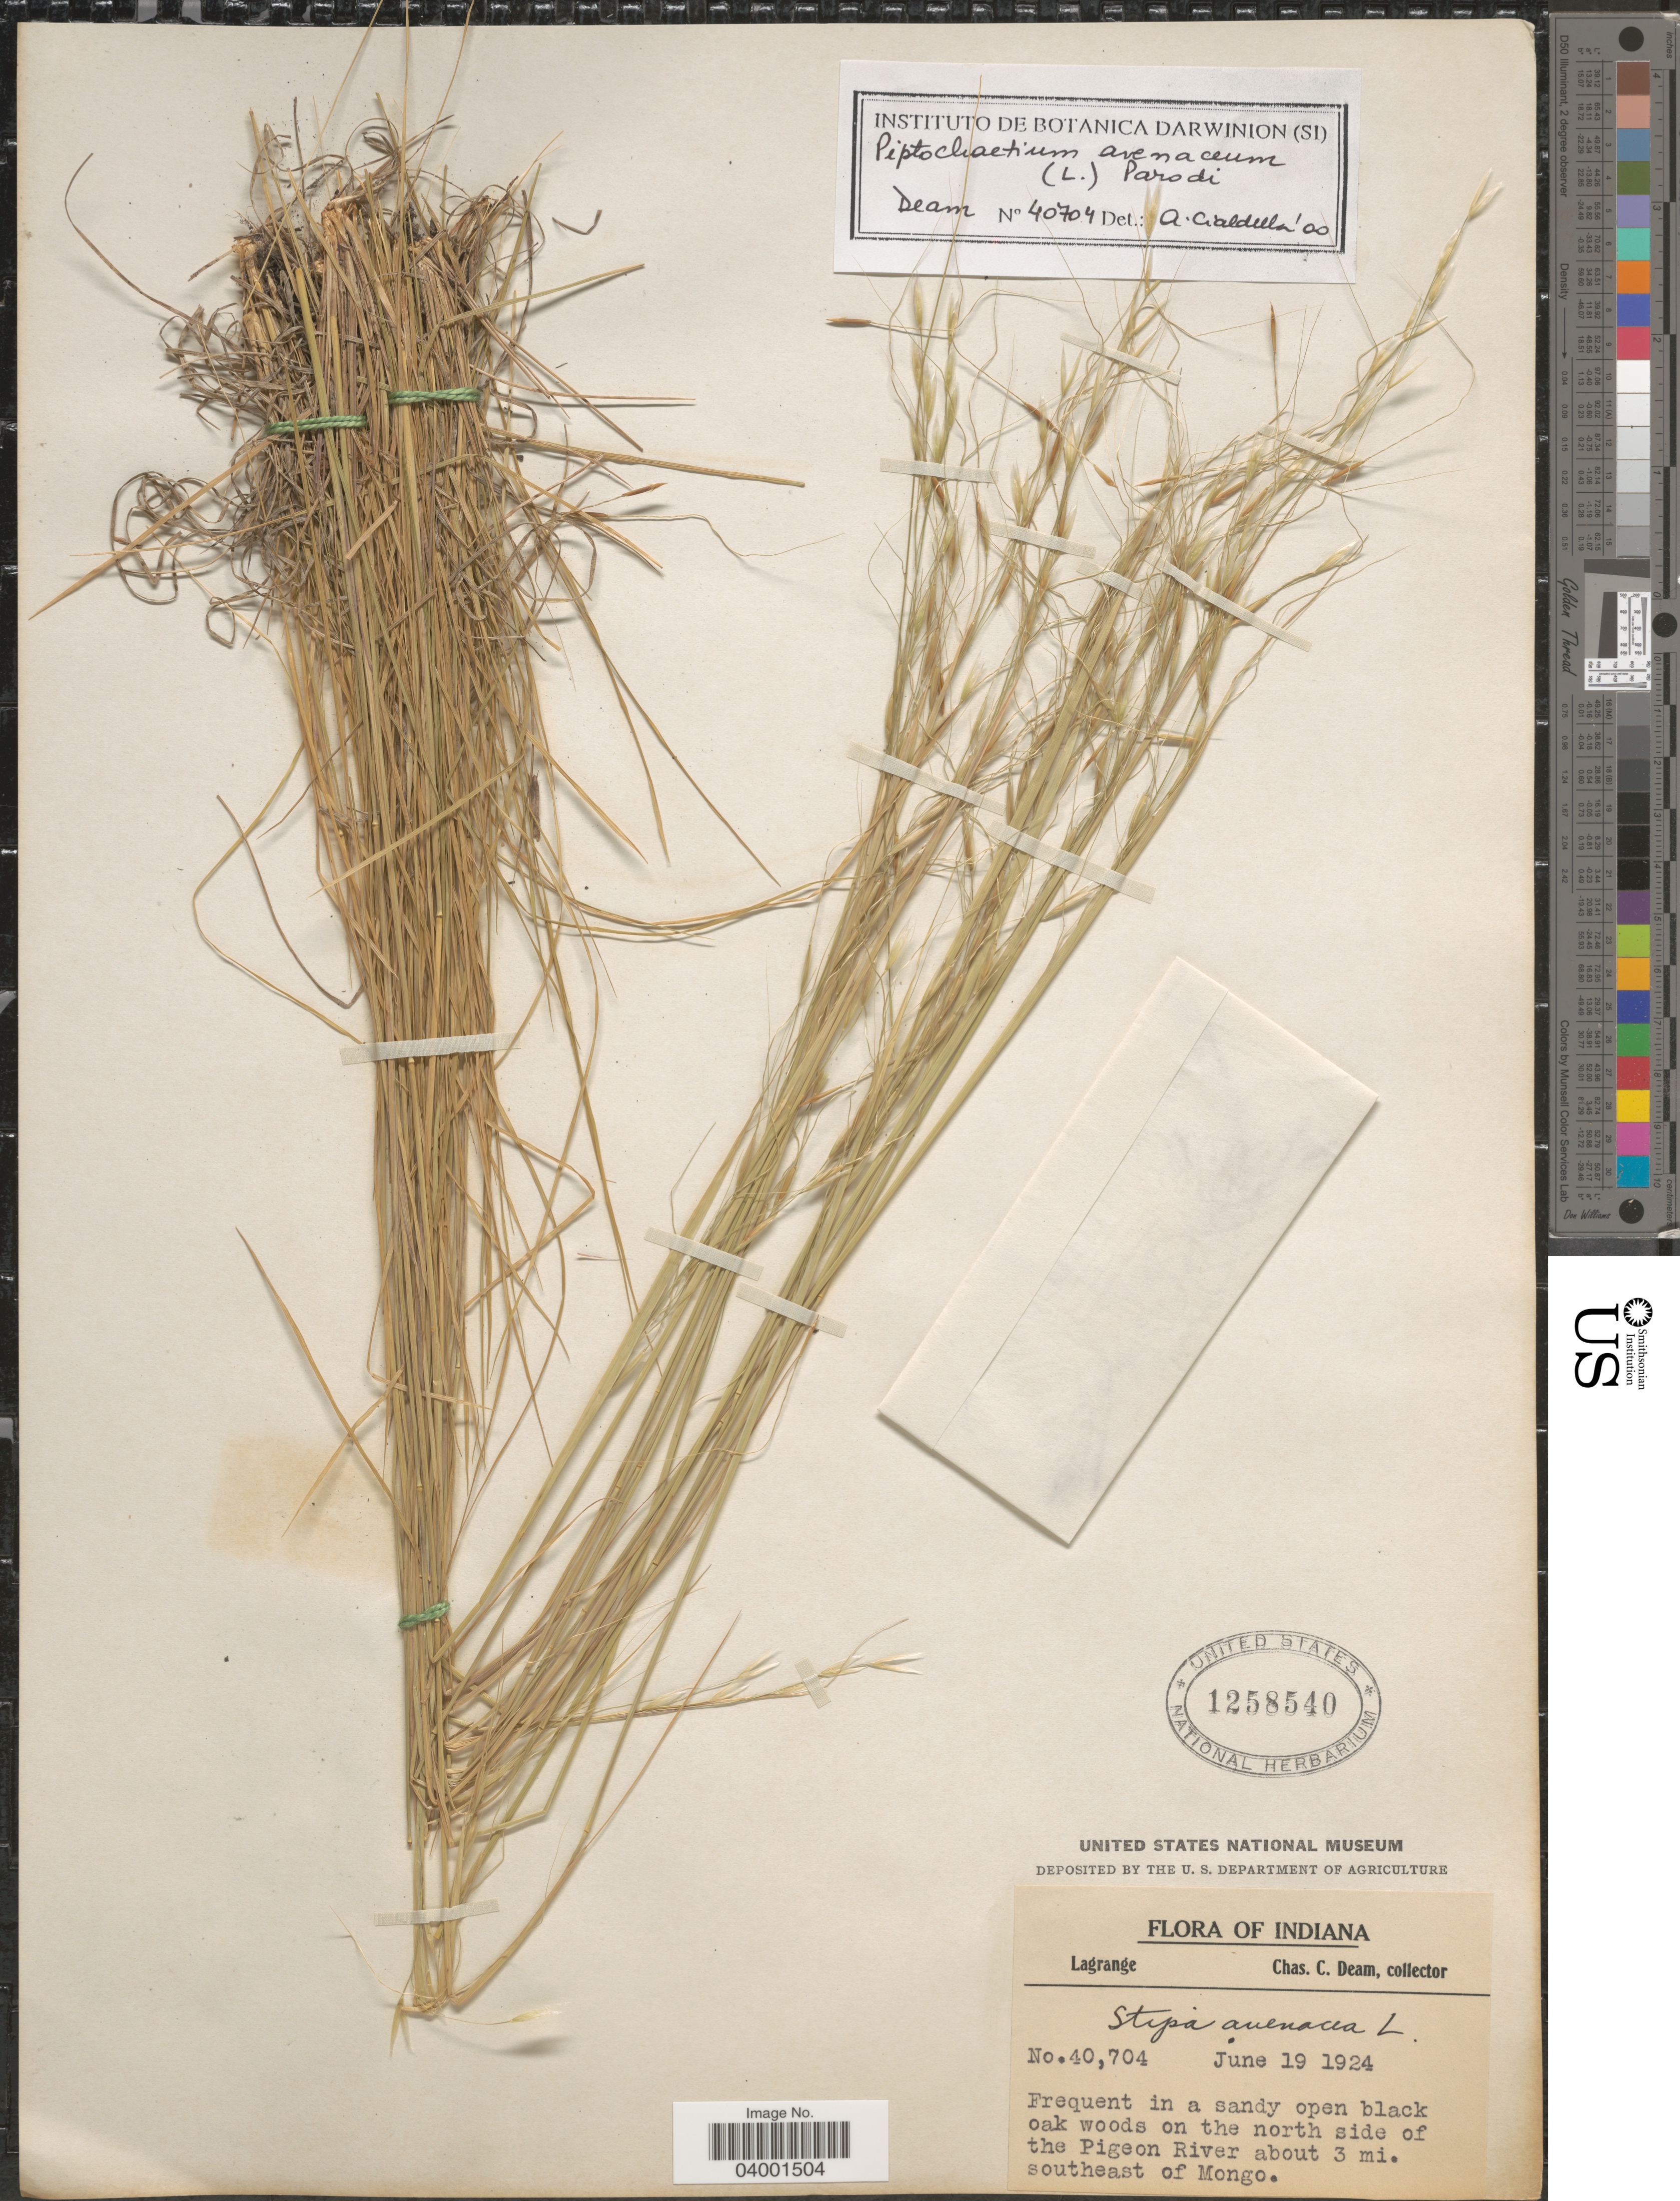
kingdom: Plantae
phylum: Tracheophyta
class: Liliopsida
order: Poales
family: Poaceae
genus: Piptochaetium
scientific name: Piptochaetium avenaceum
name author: (L.) Parodi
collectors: C. C. Deam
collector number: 40704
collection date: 1924-06-19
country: United States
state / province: Indiana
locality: Lagrange. In a sandy open black oak woods on the north side of the Pigeon River about 3 mi. southeast of Mongo.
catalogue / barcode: US 1258540